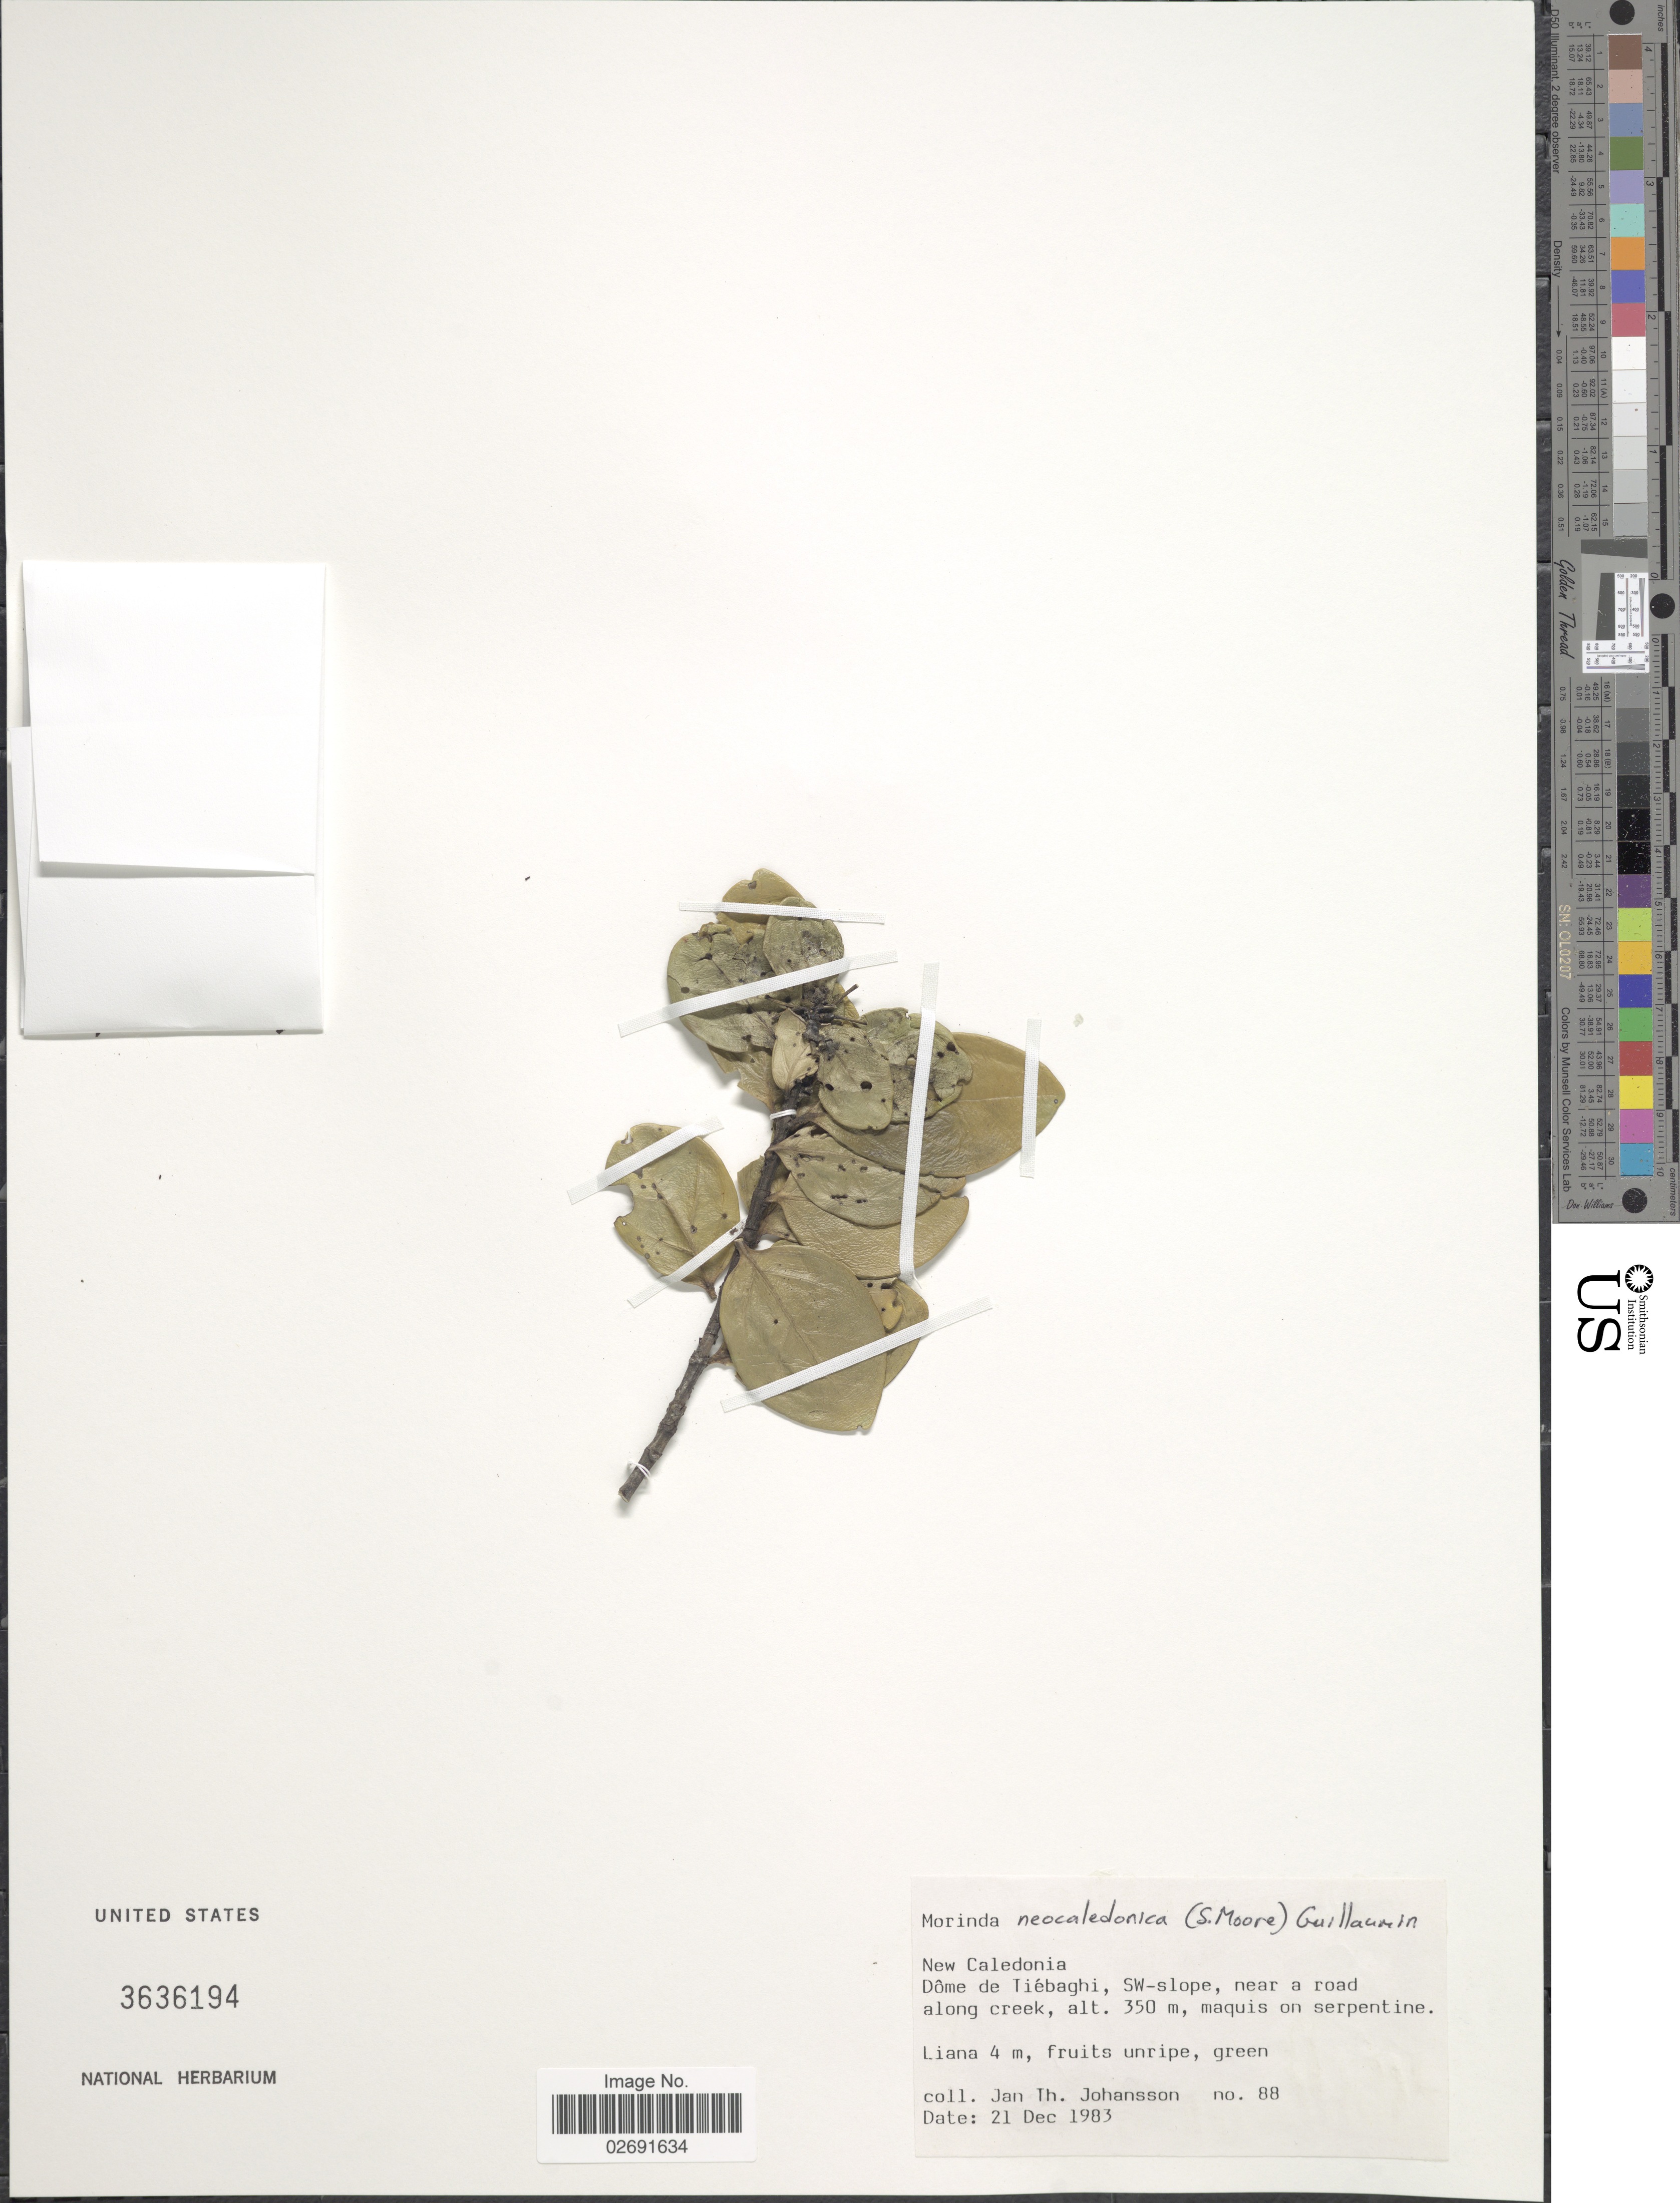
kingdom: Plantae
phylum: Tracheophyta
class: Magnoliopsida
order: Gentianales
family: Rubiaceae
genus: Gynochthodes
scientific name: Gynochthodes neocaledonica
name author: (S. Moore) Razafim. & B. Bremer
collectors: J.T. Johansson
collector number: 88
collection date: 1983-12-21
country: New Caledonia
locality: Dome de Tiebaghi, SW-slope, near a road along creek.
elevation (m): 350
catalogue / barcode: US 3636194